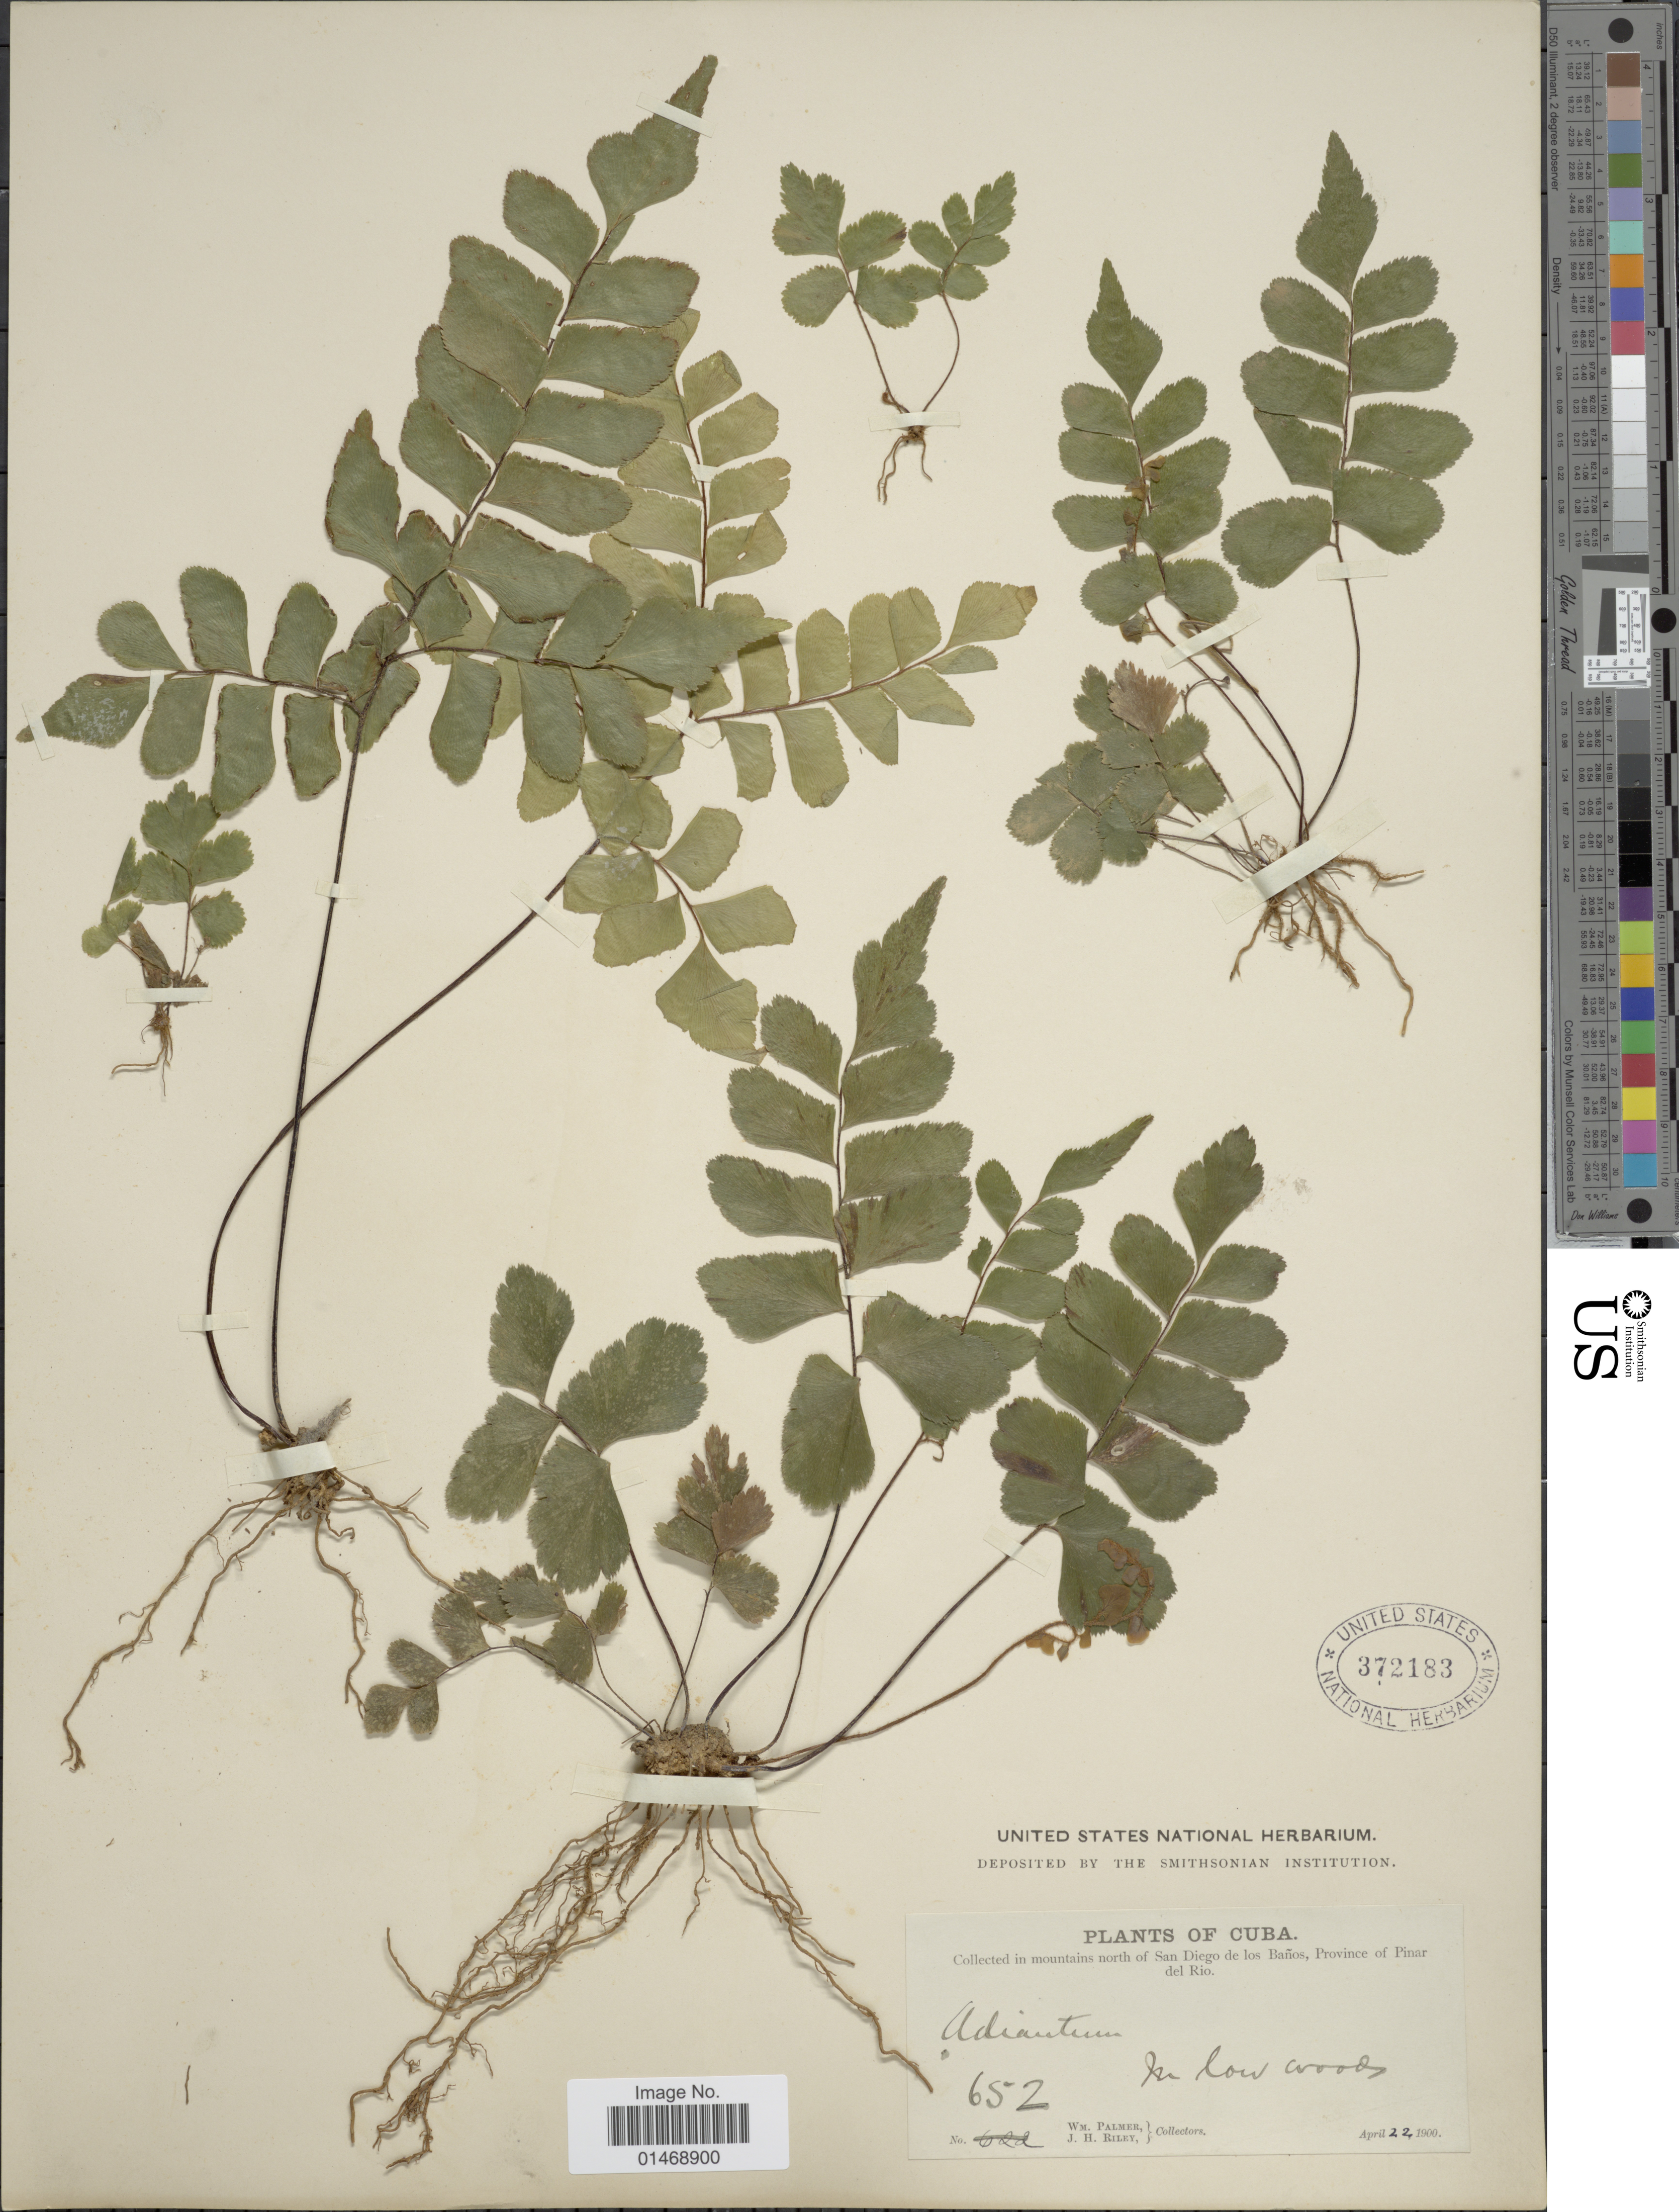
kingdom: Plantae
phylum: Tracheophyta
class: Polypodiopsida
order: Polypodiales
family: Pteridaceae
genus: Adiantum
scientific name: Adiantum laxum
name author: Kunze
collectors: W. Palmer & J. H. Riley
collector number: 652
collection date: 1900-04-22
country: Cuba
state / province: Pinar del Río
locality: In mountains north of San Diego de los Baños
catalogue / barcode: US 372183